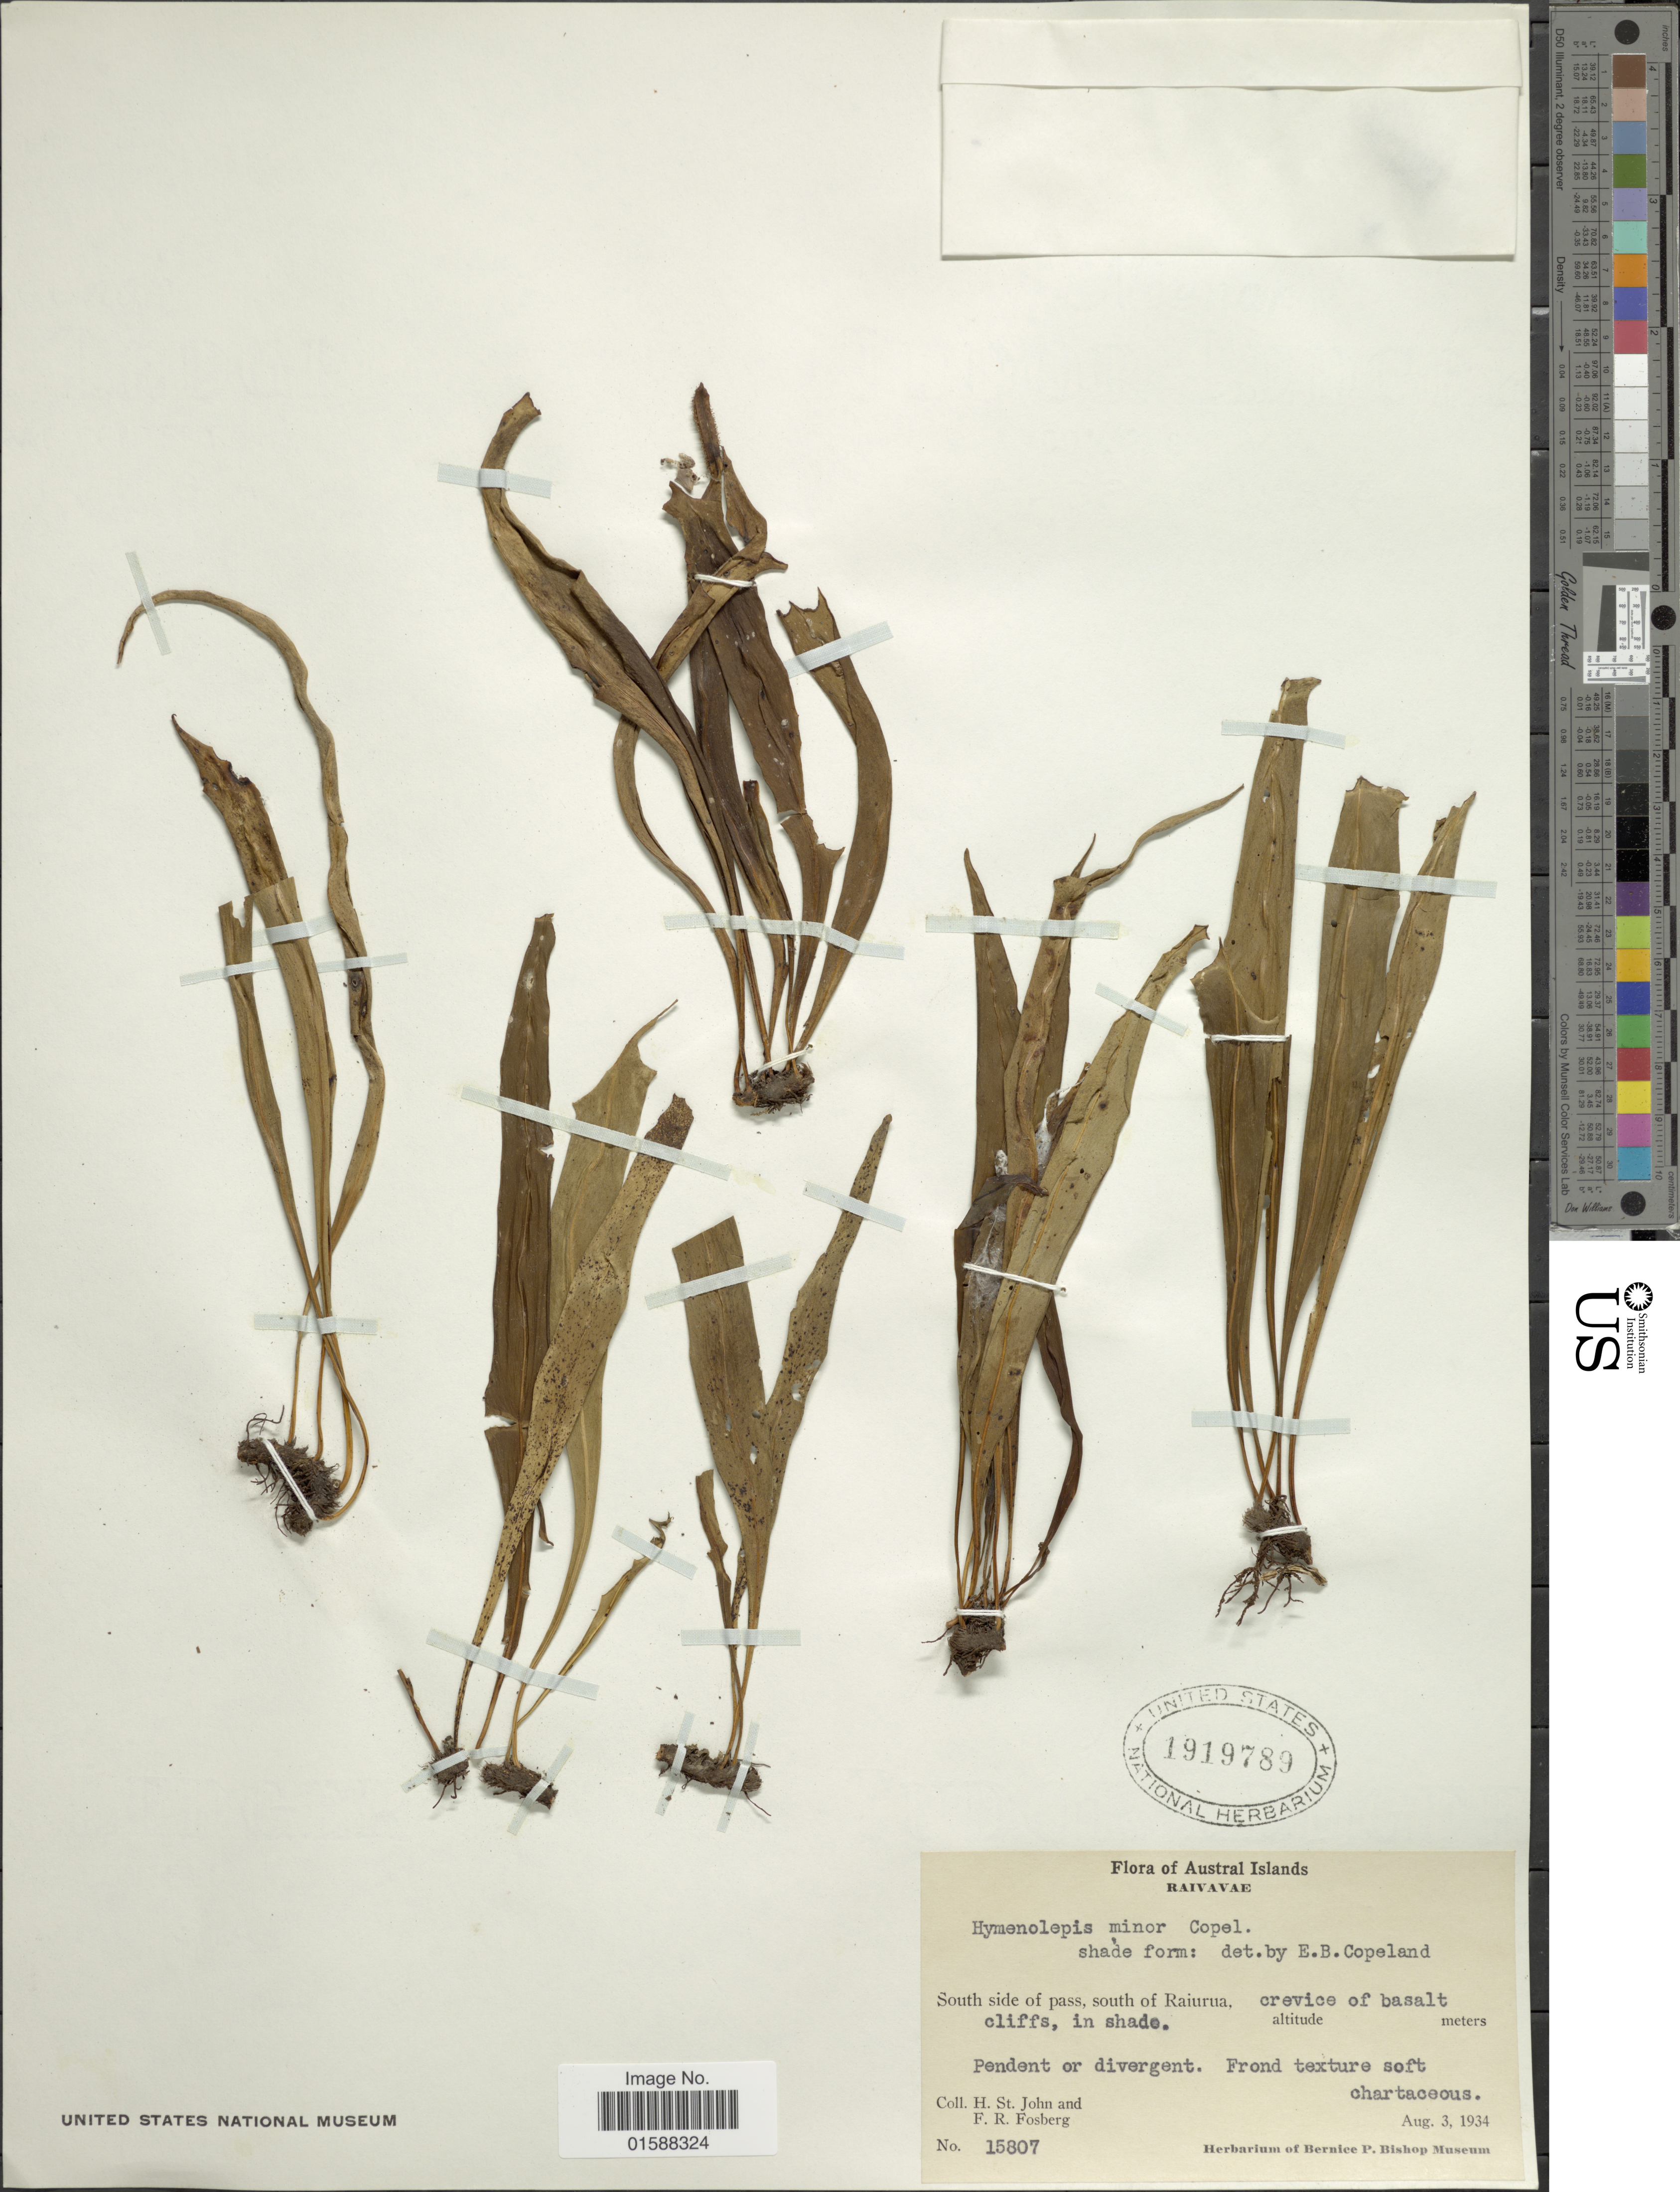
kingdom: Plantae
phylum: Tracheophyta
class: Polypodiopsida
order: Polypodiales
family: Polypodiaceae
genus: Lepisorus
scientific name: Lepisorus minor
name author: (Bir & Trikha)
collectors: H. St. John & F. R. Fosberg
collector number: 15807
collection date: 1934-08-03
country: French Polynesia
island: Raivavae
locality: Austral Islands. Raivavae. South side of pass, south Raiurua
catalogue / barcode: US 1919789